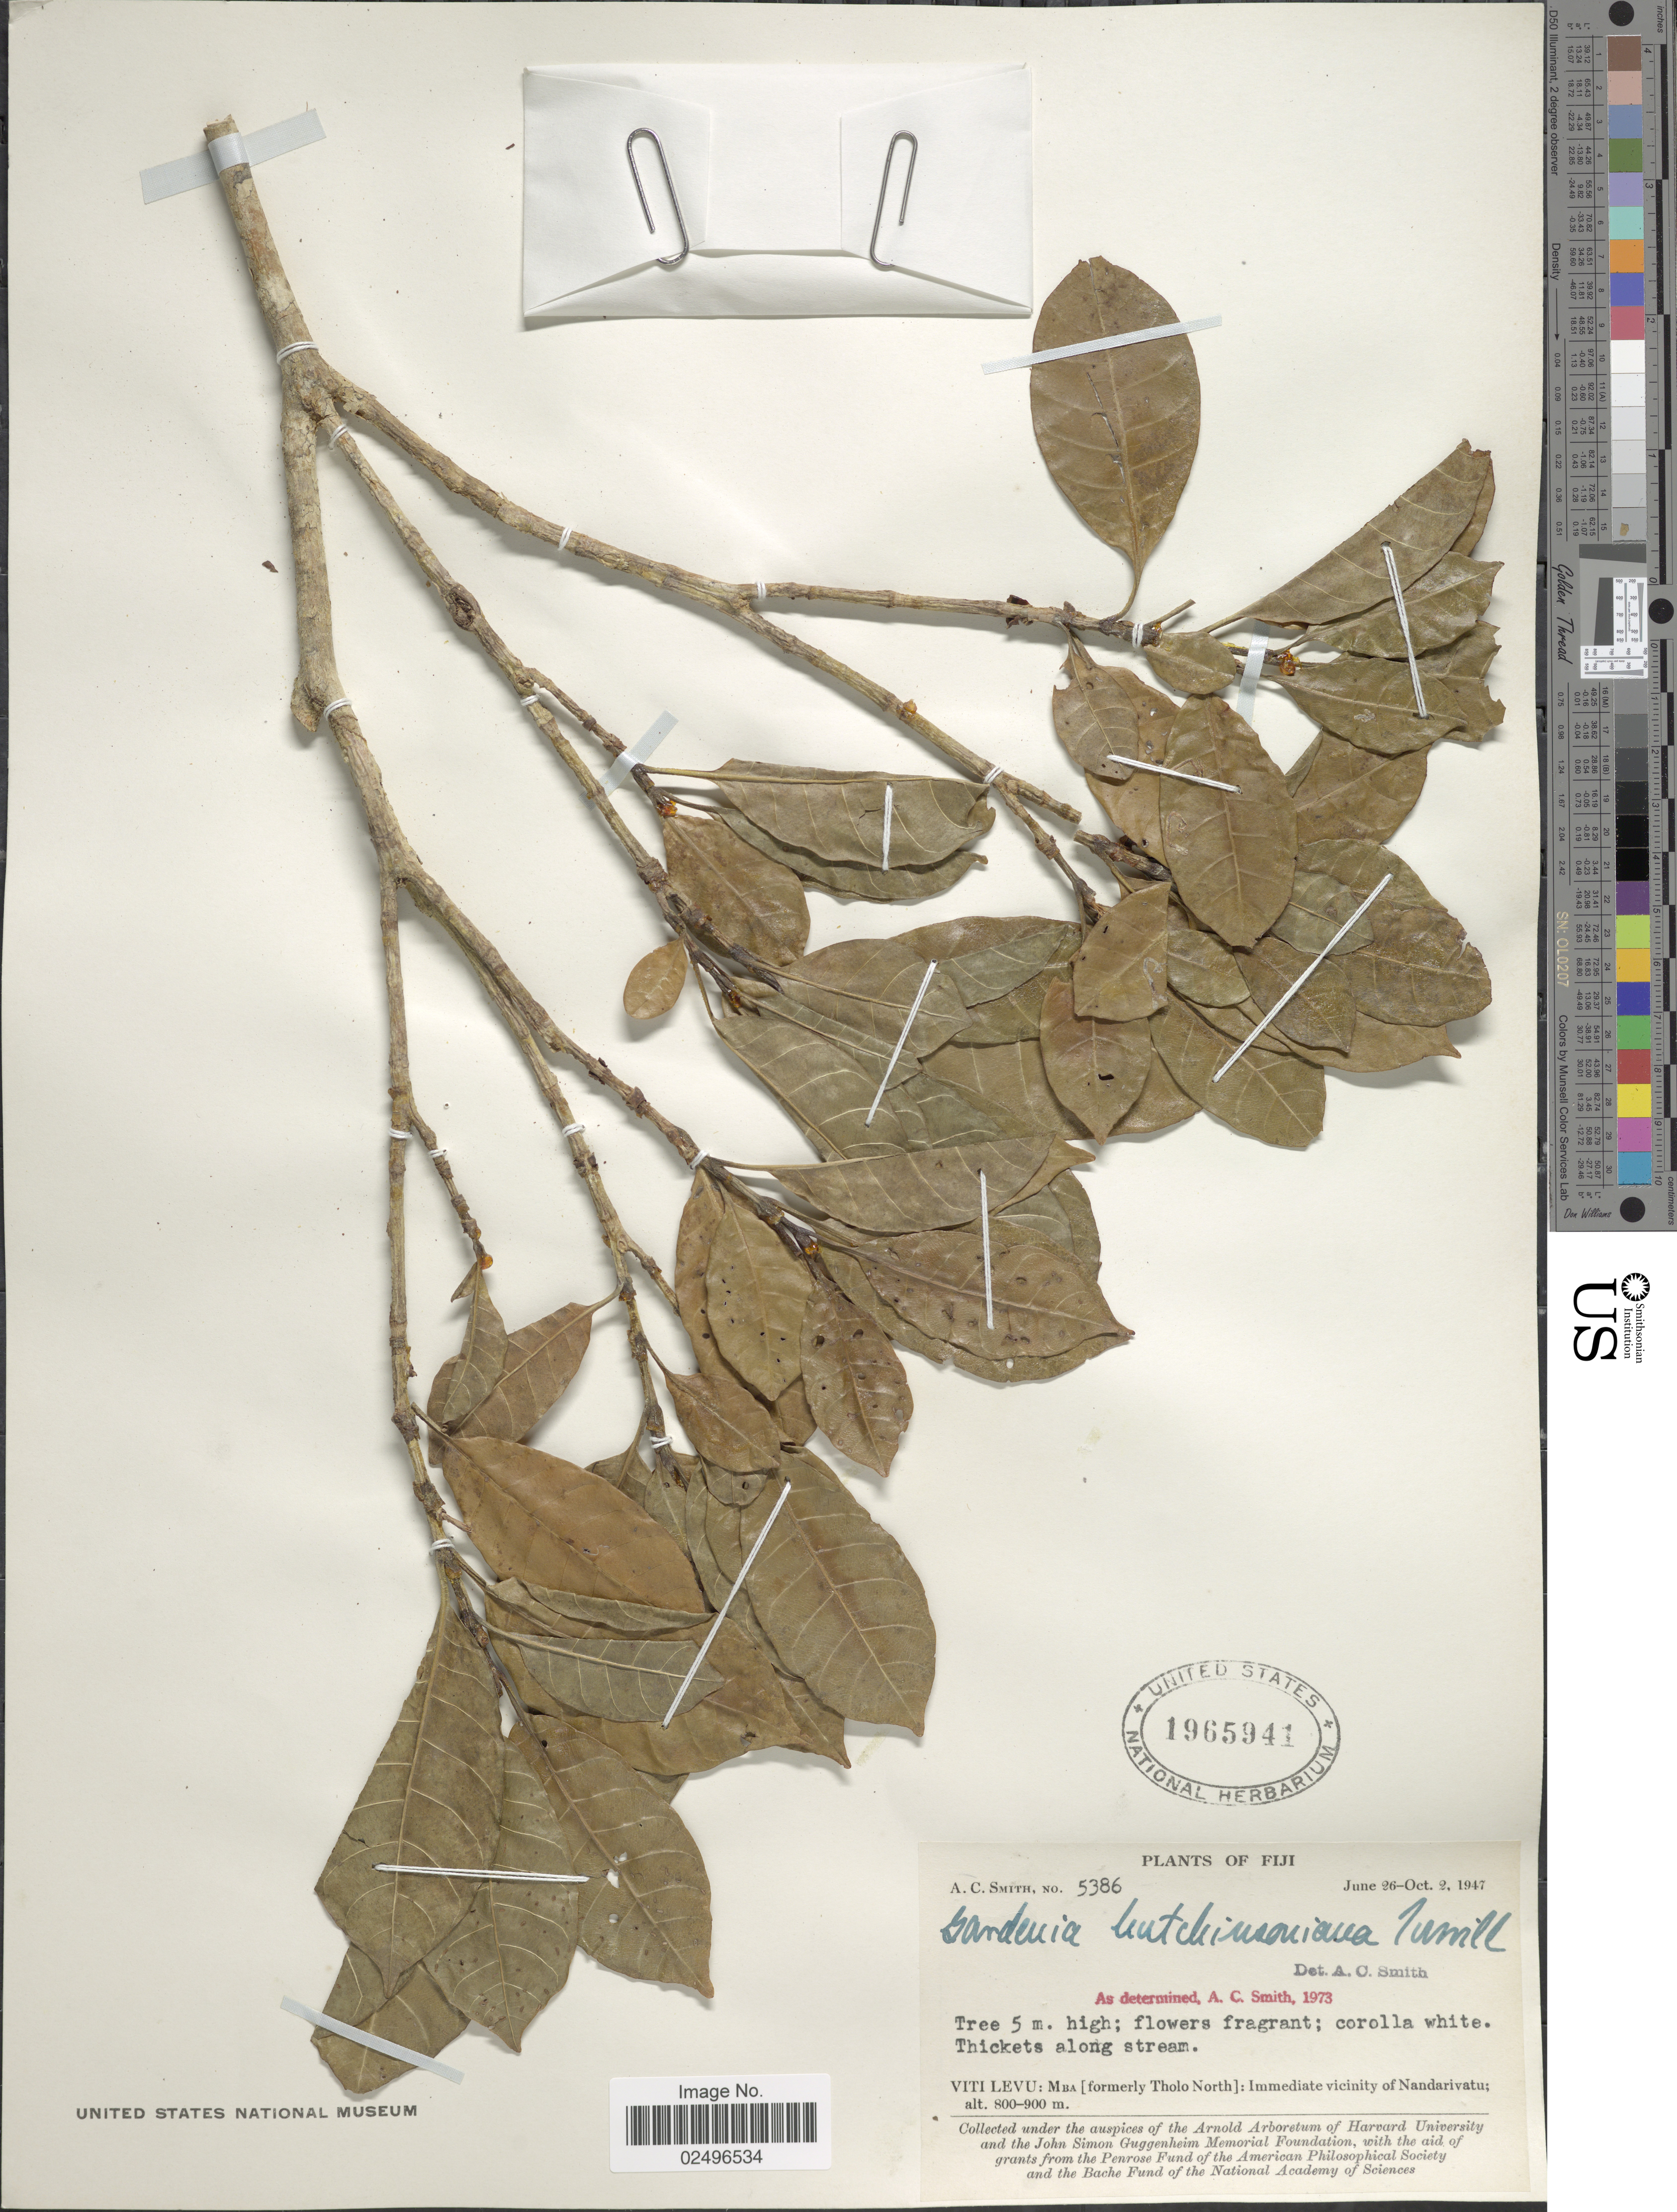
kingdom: Plantae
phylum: Tracheophyta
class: Magnoliopsida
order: Gentianales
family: Rubiaceae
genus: Gardenia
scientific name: Gardenia hutchinsoniana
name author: Turrill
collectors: A. C. Smith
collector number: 5386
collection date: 1947-06-26/1947-10-02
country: Fiji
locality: Viti Levu: Mba [formerly Tholo North] Immediate vicinity of Nandarivatu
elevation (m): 800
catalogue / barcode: US 1965941